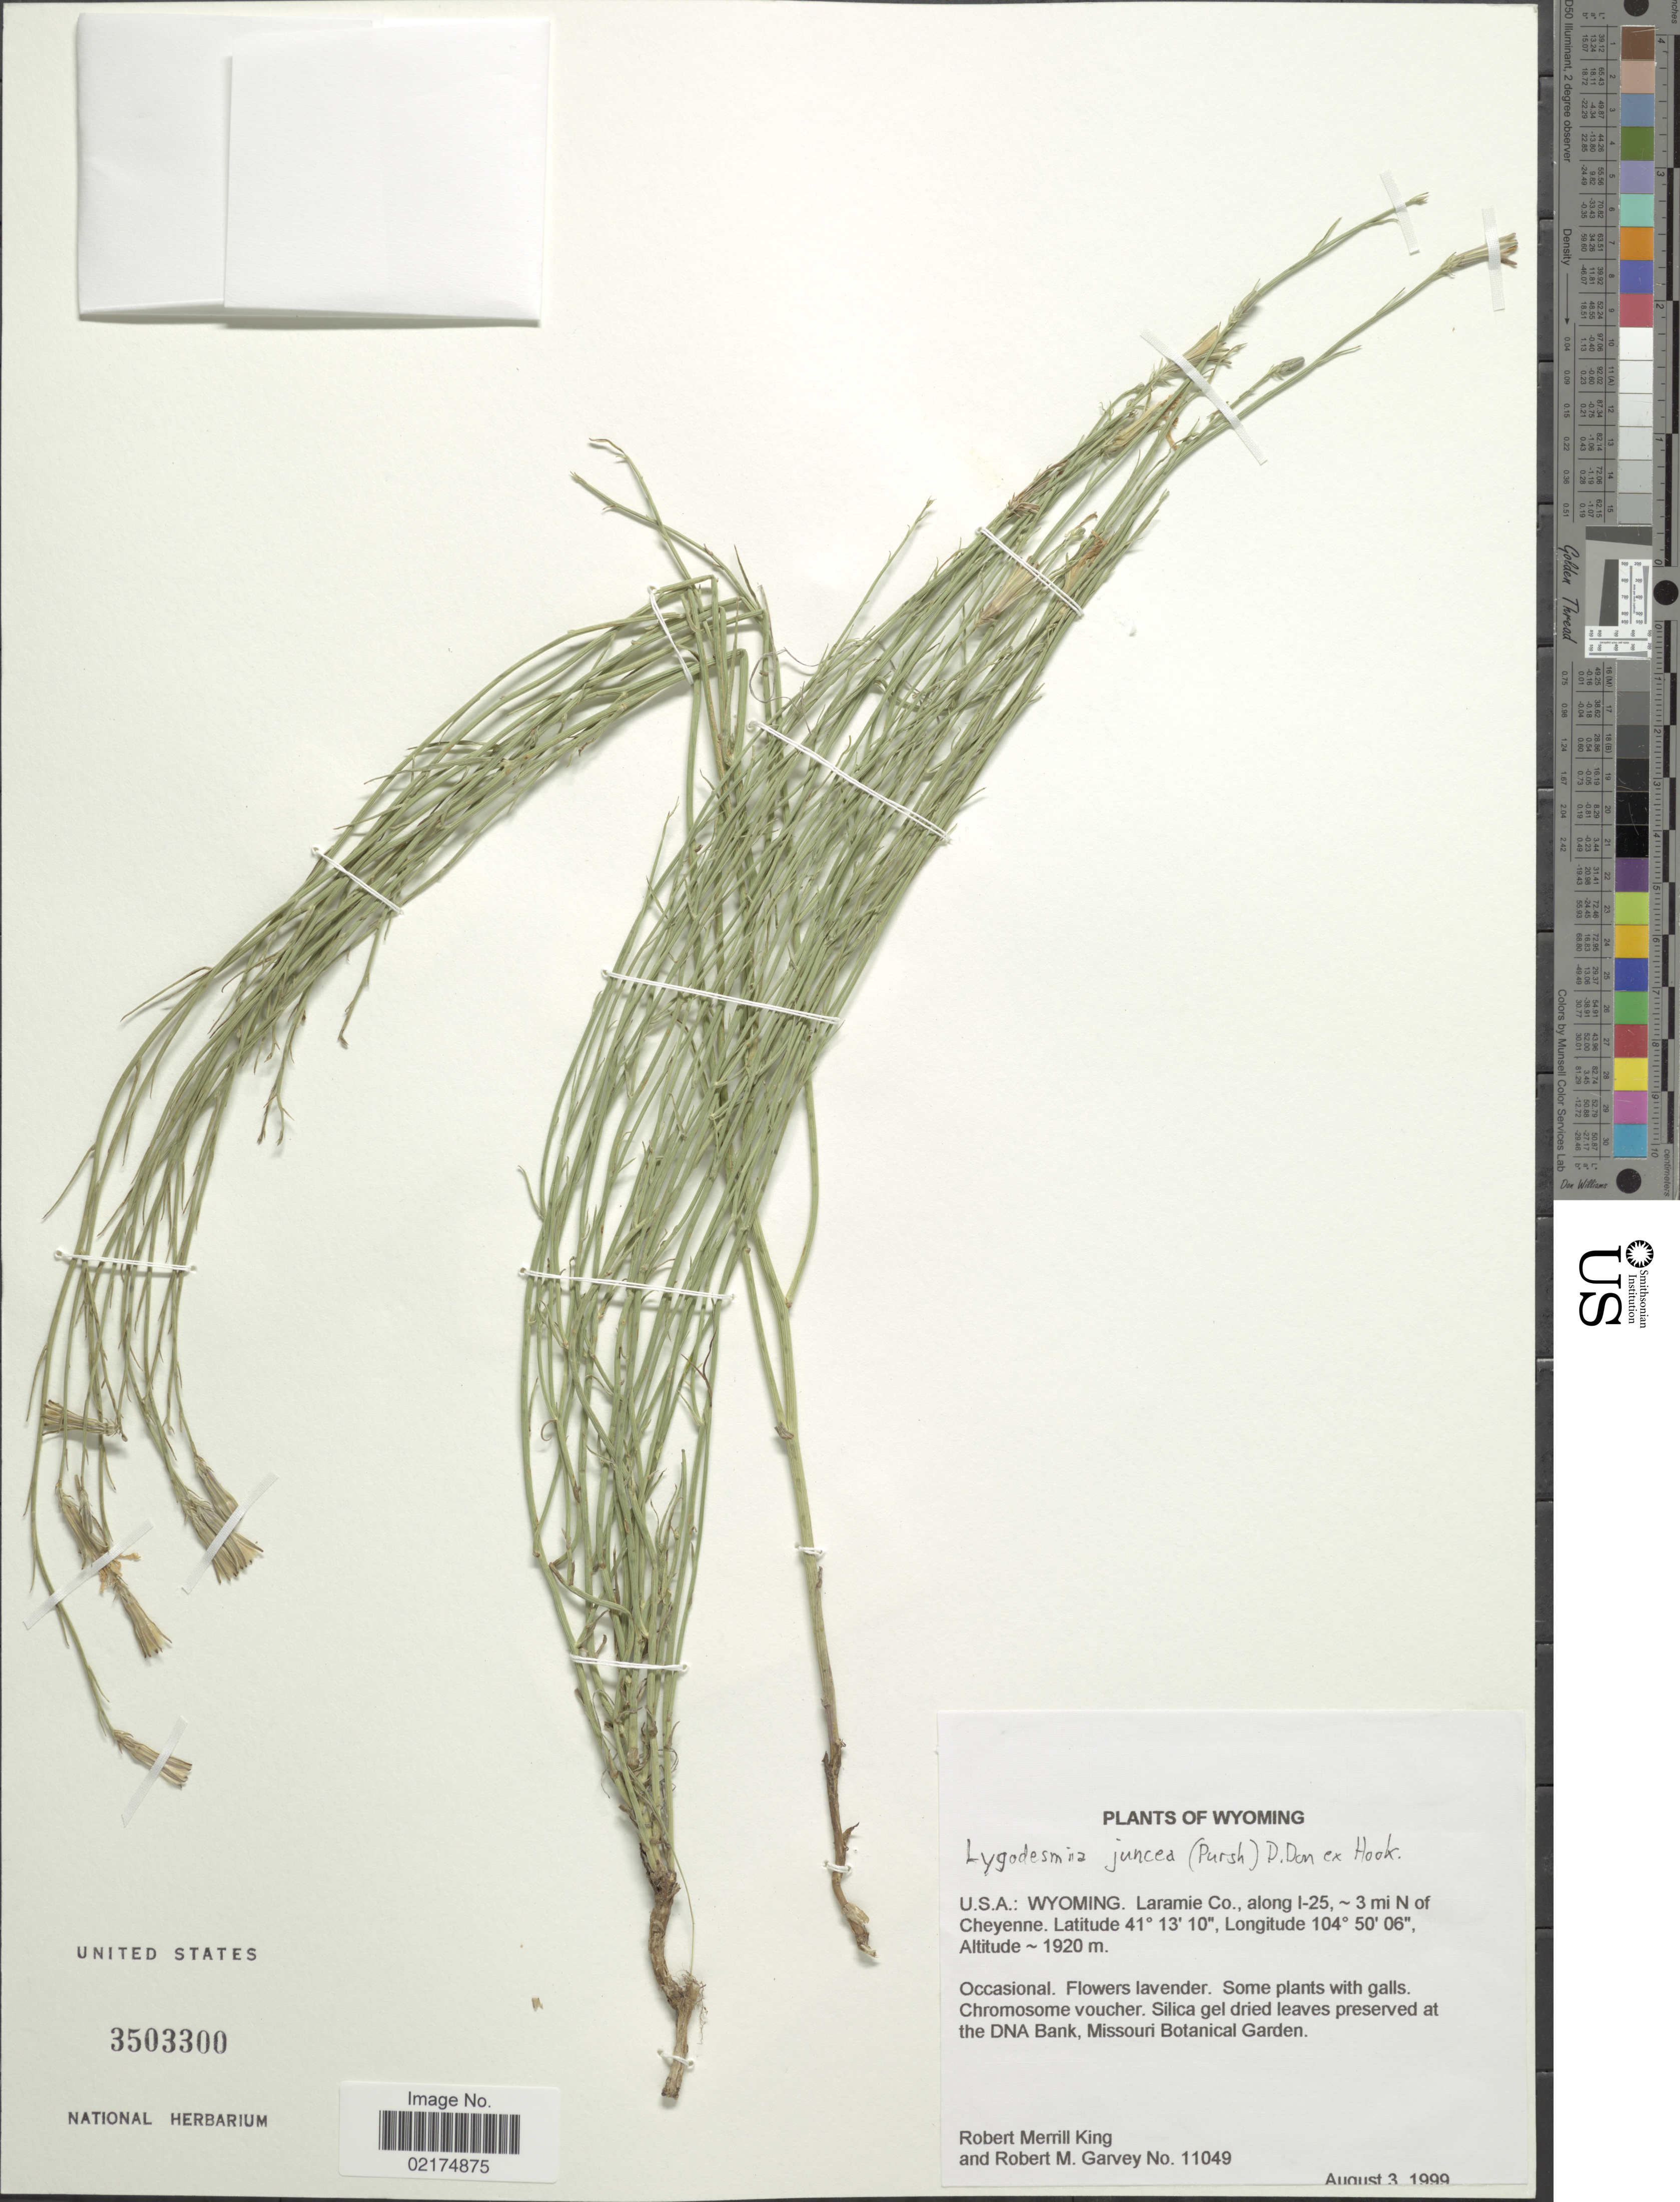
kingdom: Plantae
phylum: Tracheophyta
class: Magnoliopsida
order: Asterales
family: Asteraceae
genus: Lygodesmia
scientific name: Lygodesmia juncea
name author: D. Don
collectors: R. M. King & R. Garvey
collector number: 11049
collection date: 1999-08-03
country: United States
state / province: Wyoming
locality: Laramie Co., along I-25 - 3 mi N of Cheyenne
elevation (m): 1920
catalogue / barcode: US 3503300